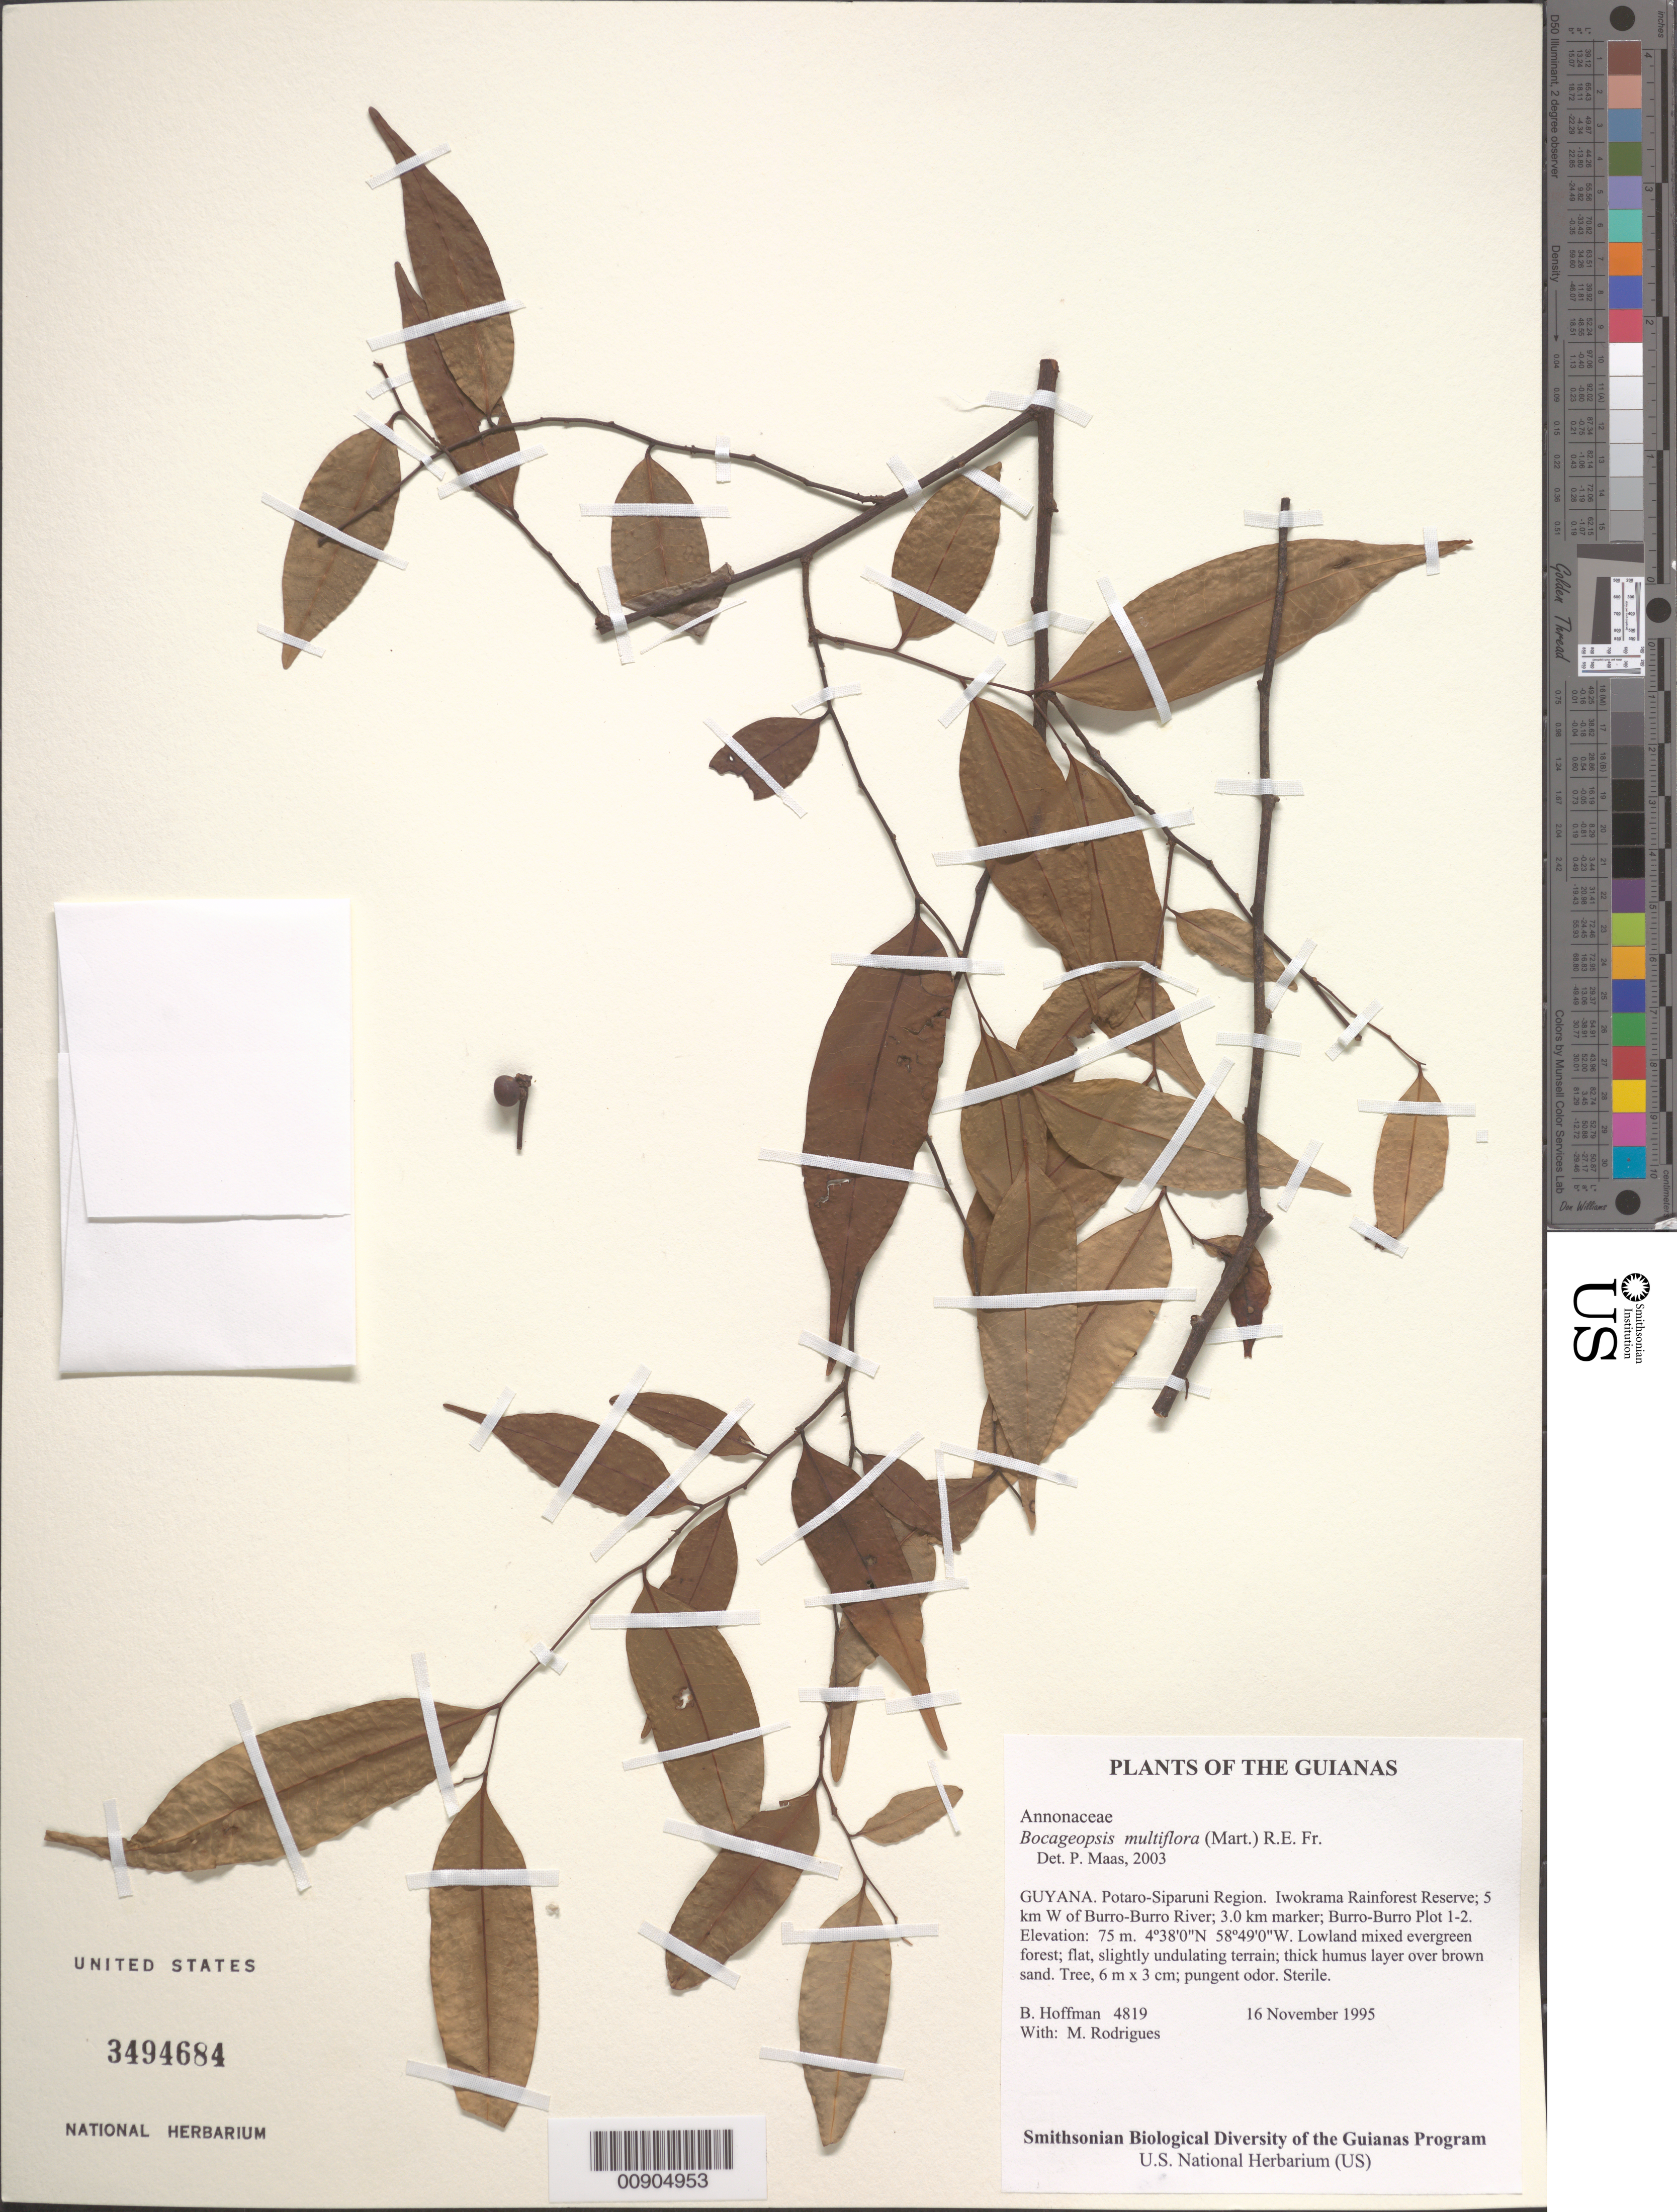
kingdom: Plantae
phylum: Tracheophyta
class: Magnoliopsida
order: Magnoliales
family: Annonaceae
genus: Bocageopsis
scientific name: Bocageopsis multiflora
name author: (Mart.) R.E. Fr.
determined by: Maas, Paul J. M.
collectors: B. Hoffman & M. T. Rodrigues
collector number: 4819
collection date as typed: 16 November 1995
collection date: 1995-11-16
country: Guyana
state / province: Potaro-Siparuni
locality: Iwokrama Rainforest Reserve; 5 km cut line W of Burro-Burro River; 3.0 km marker. Burro-Burro Plot 1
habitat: Lowland mixed evergreen forest; flat, slightly undulating terrain; thick humus layer over brown sand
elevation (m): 75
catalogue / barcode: US 3494684